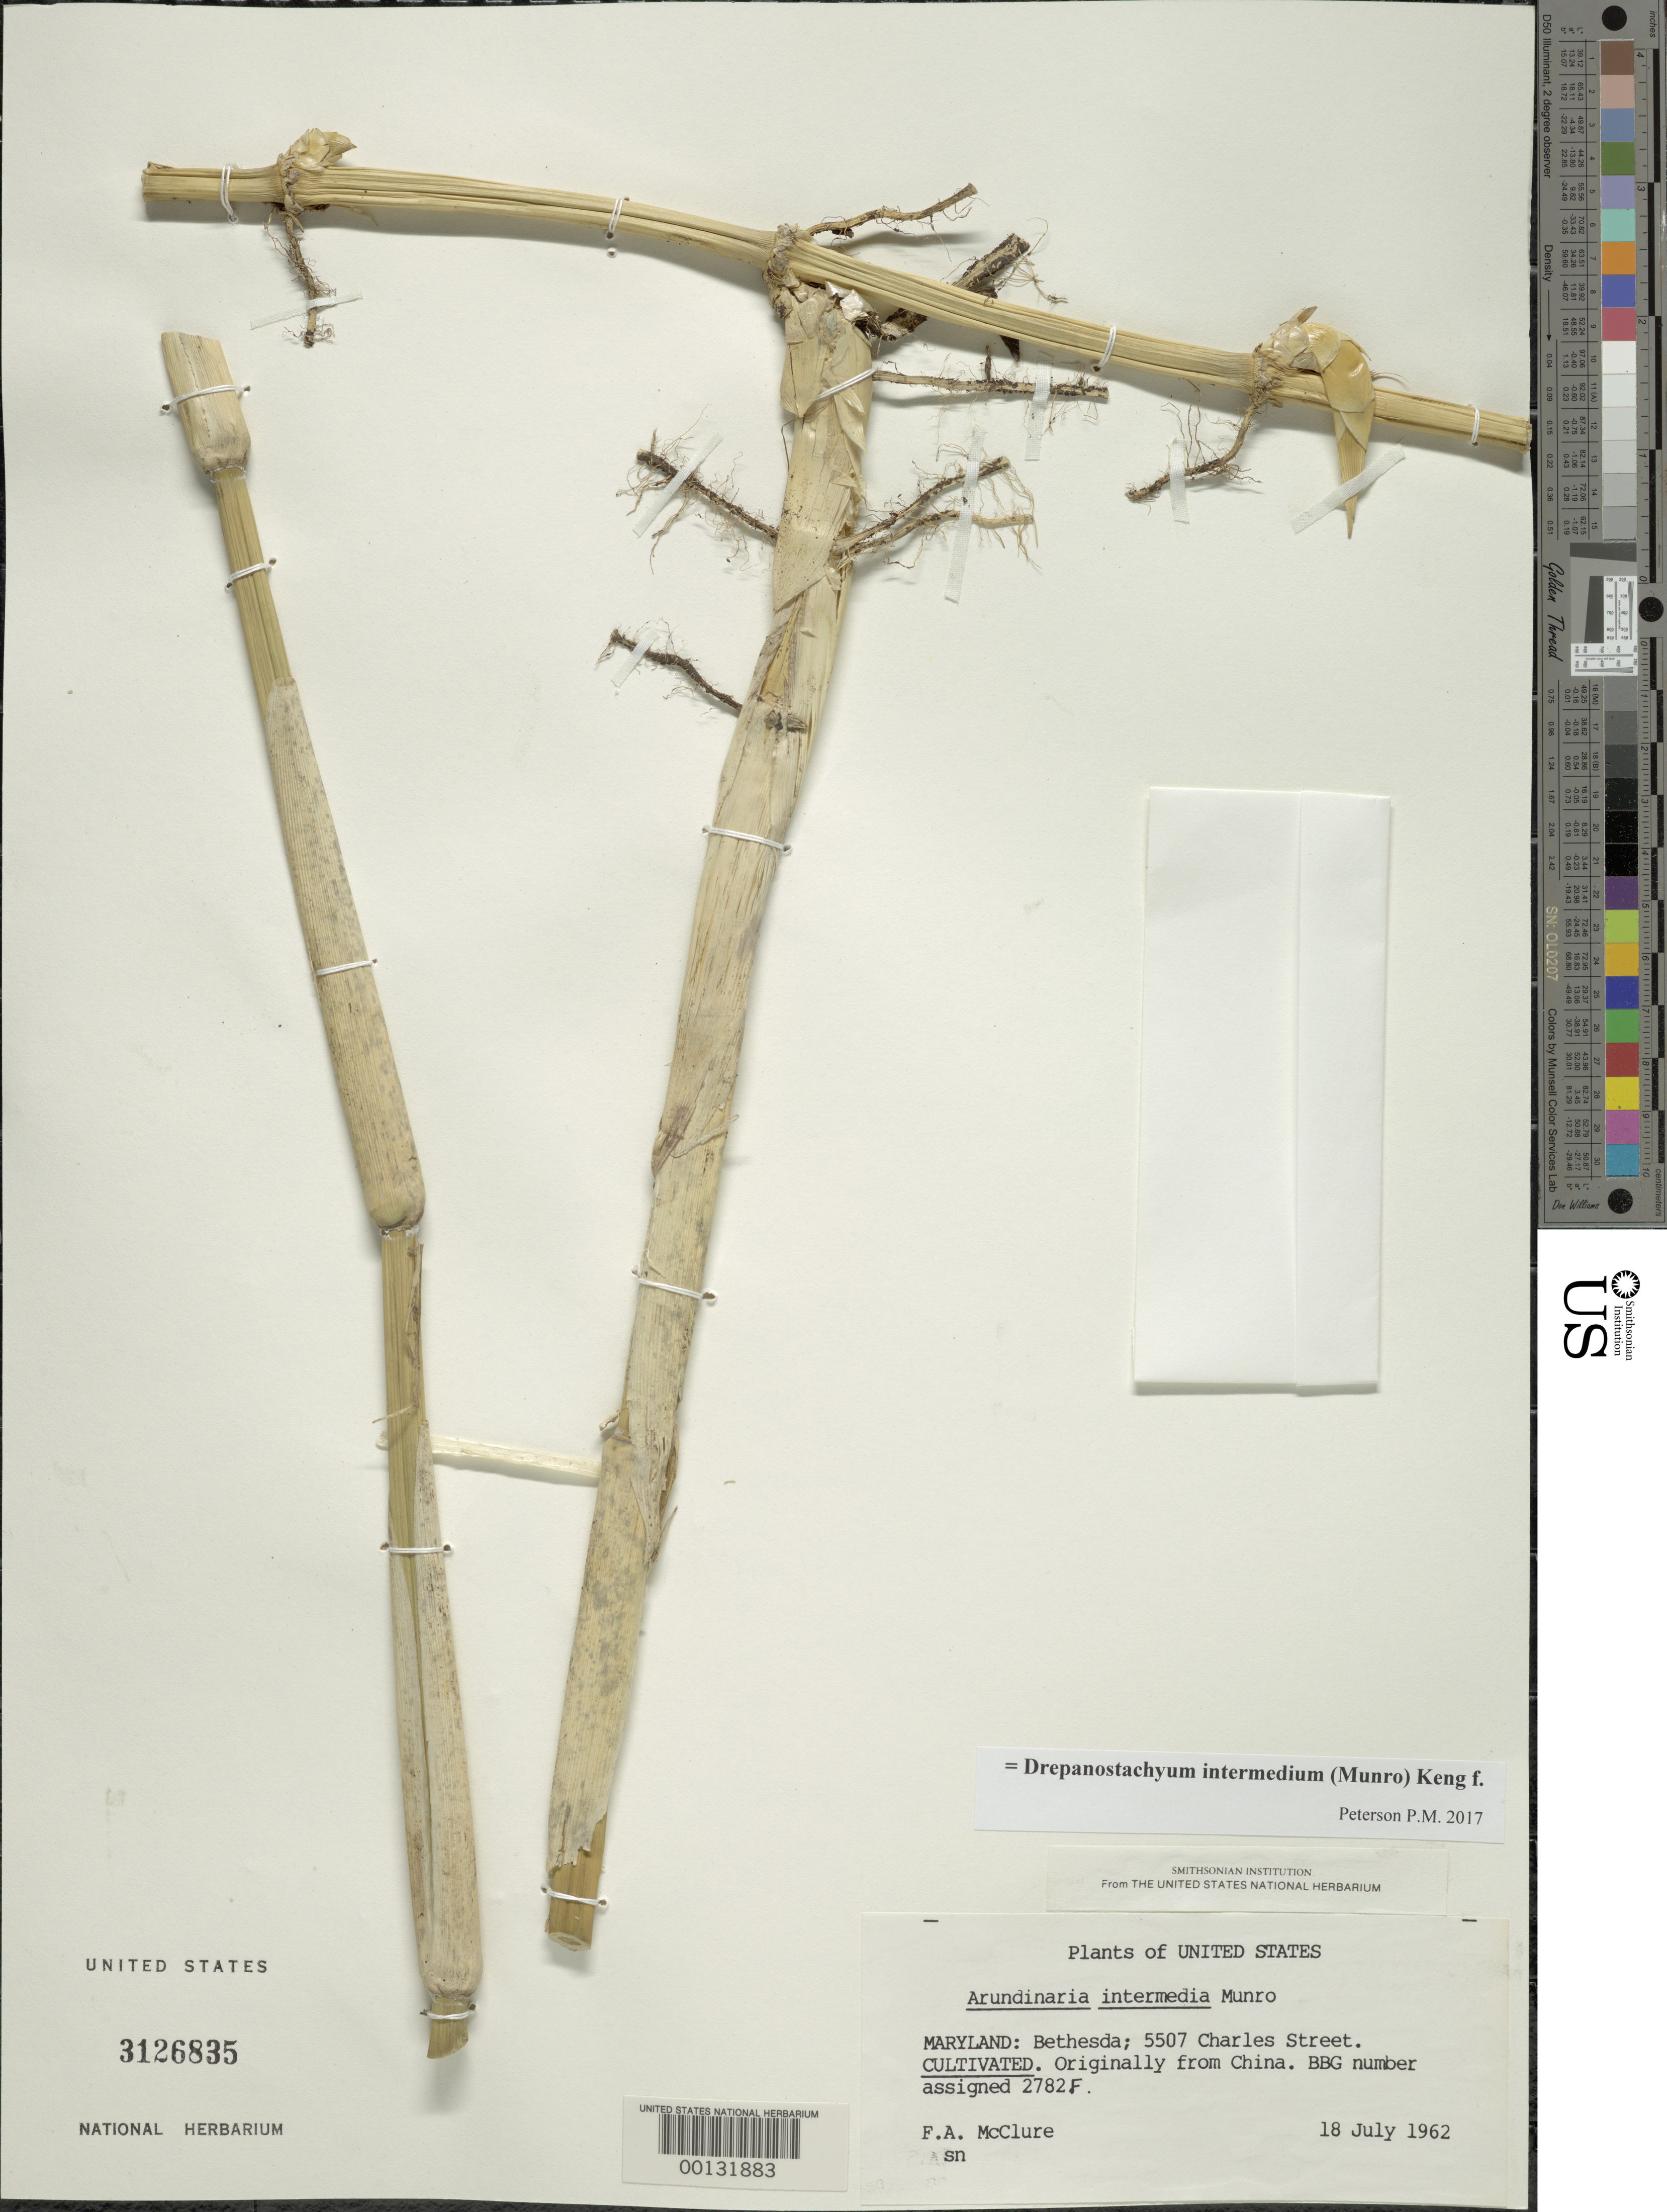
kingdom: Plantae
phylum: Tracheophyta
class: Liliopsida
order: Poales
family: Poaceae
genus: Arundinaria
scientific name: Arundinaria intermedia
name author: Munro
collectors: F. A. McClure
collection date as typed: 18 Jul 1962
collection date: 1962-07-18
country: United States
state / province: Maryland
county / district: Montgomery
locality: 5507 Charles Street, Bethesda (McClure's garden)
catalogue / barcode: US 3126835